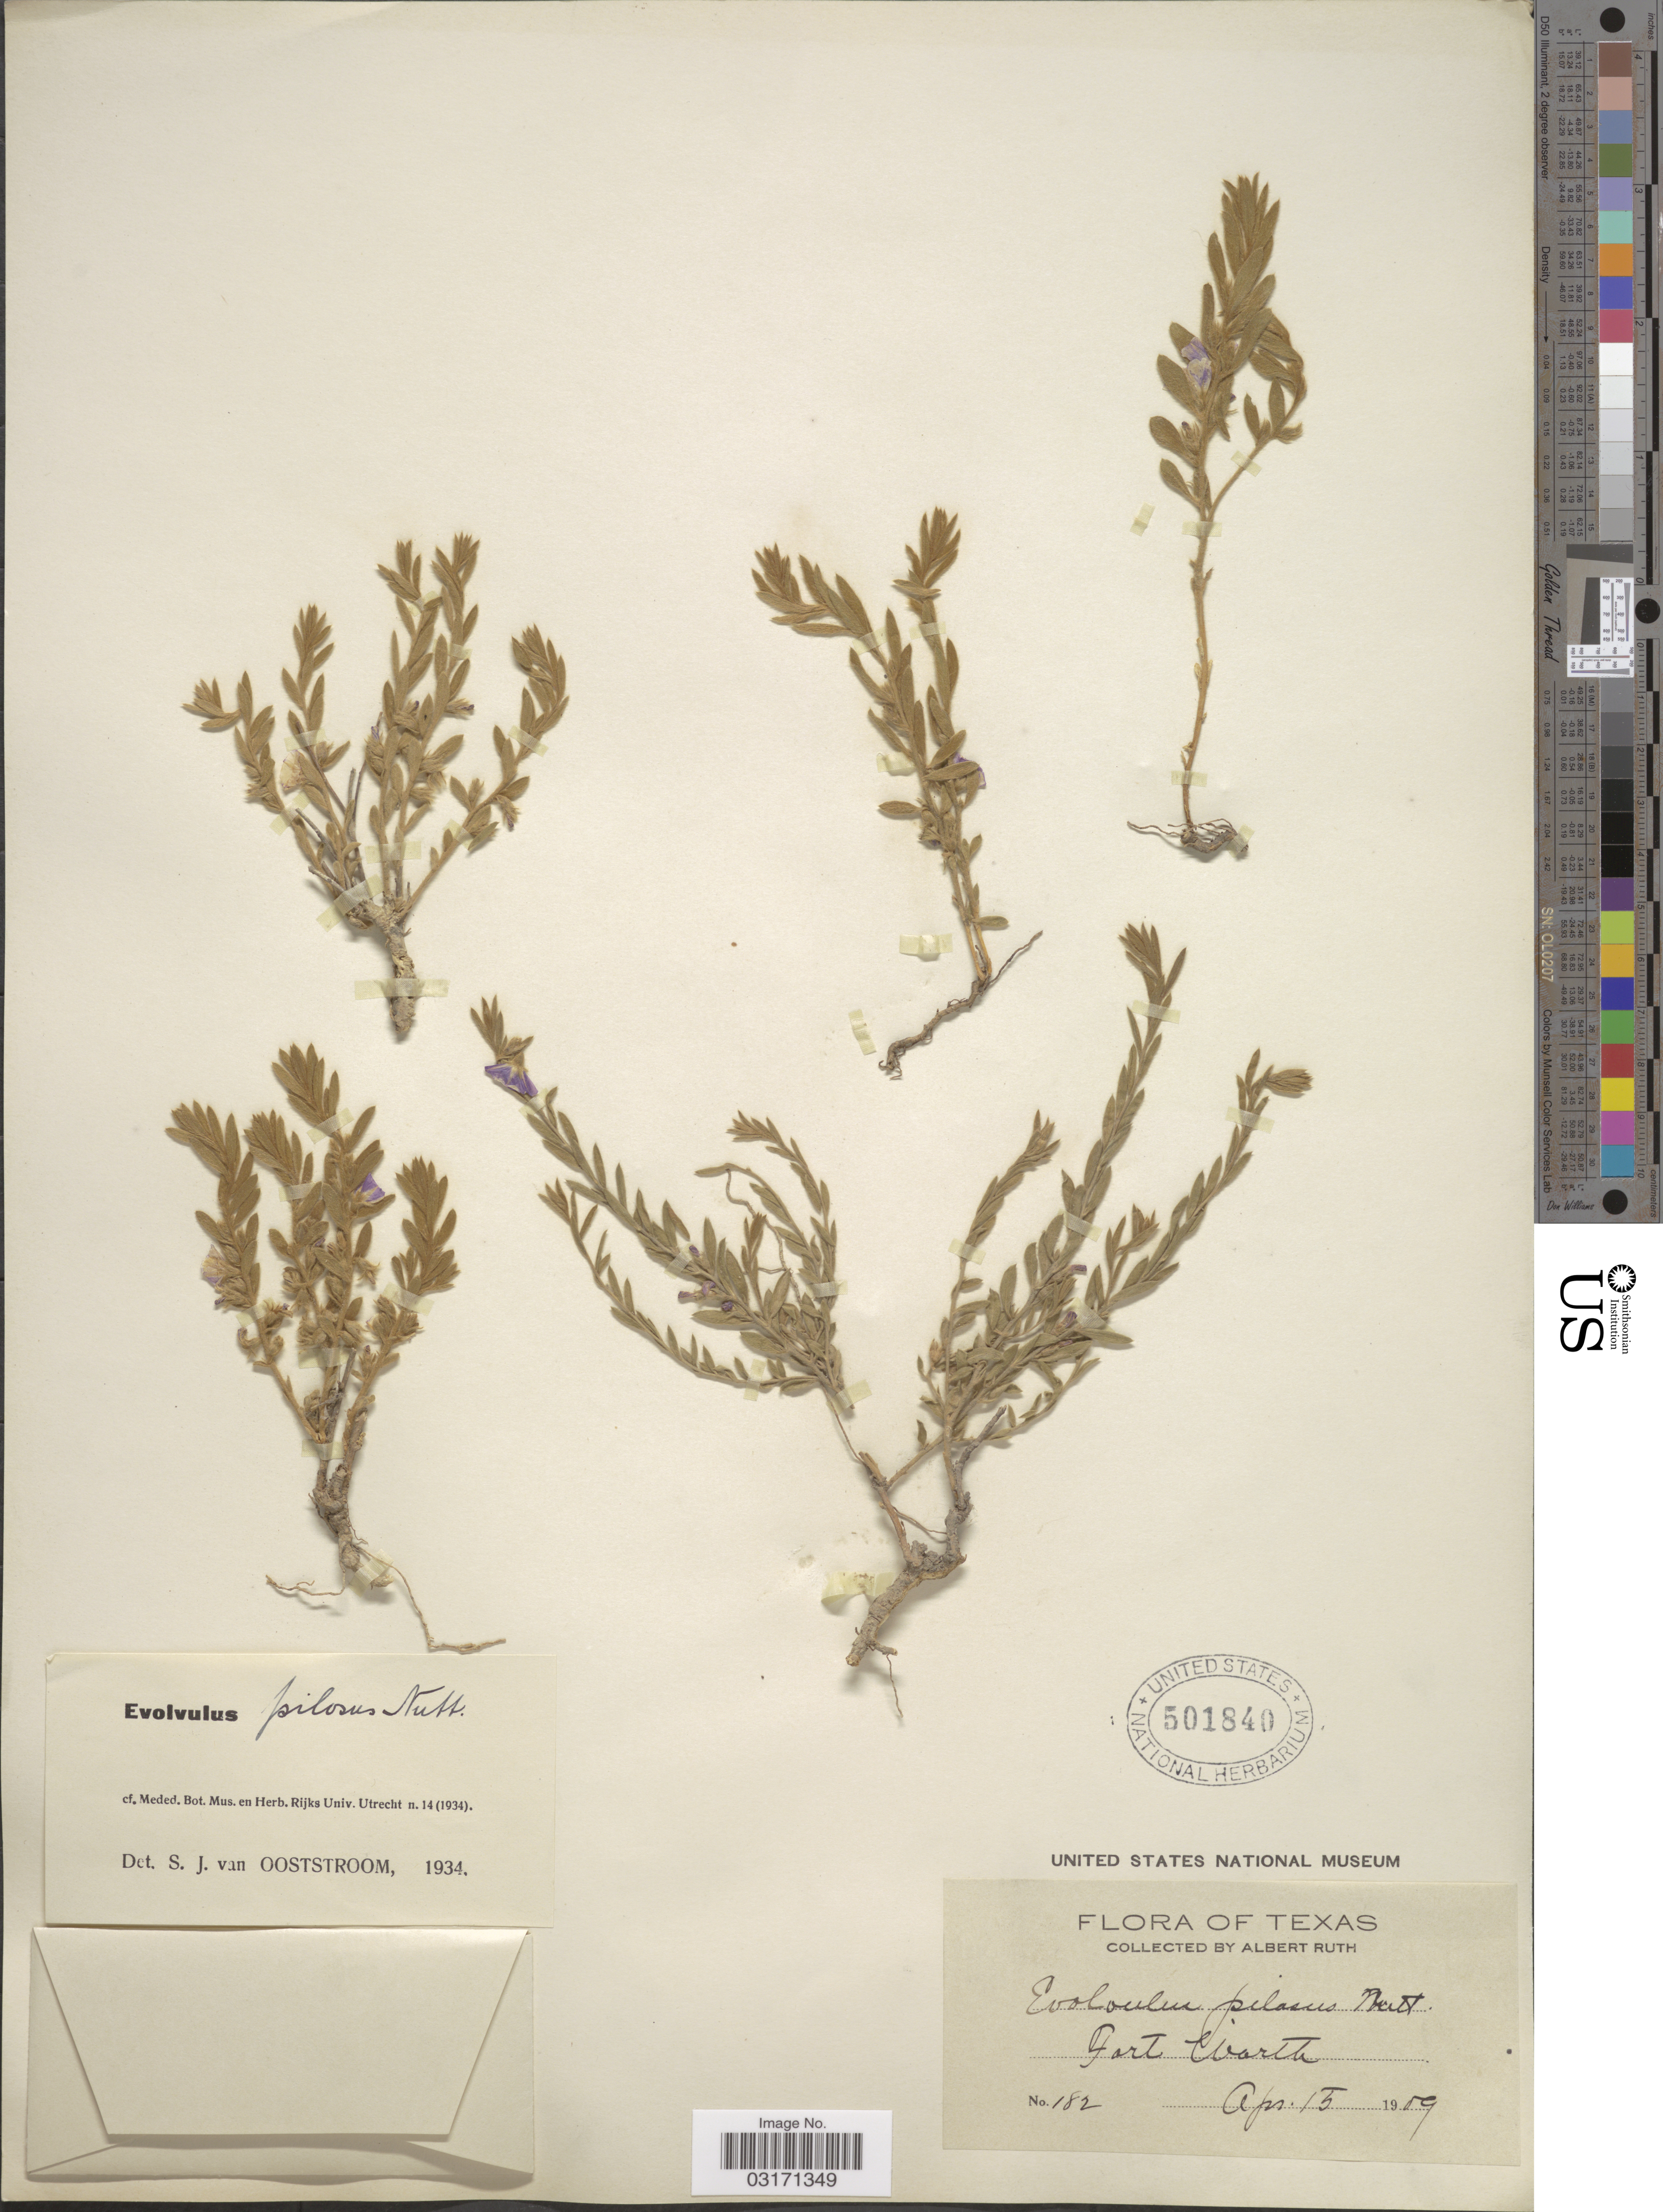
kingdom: Plantae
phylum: Tracheophyta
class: Magnoliopsida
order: Solanales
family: Convolvulaceae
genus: Evolvulus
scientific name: Evolvulus pilosus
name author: Roxb.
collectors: A. Ruth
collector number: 182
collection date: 1909-04-15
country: United States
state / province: Texas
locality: Fort Worth.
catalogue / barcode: US 501840